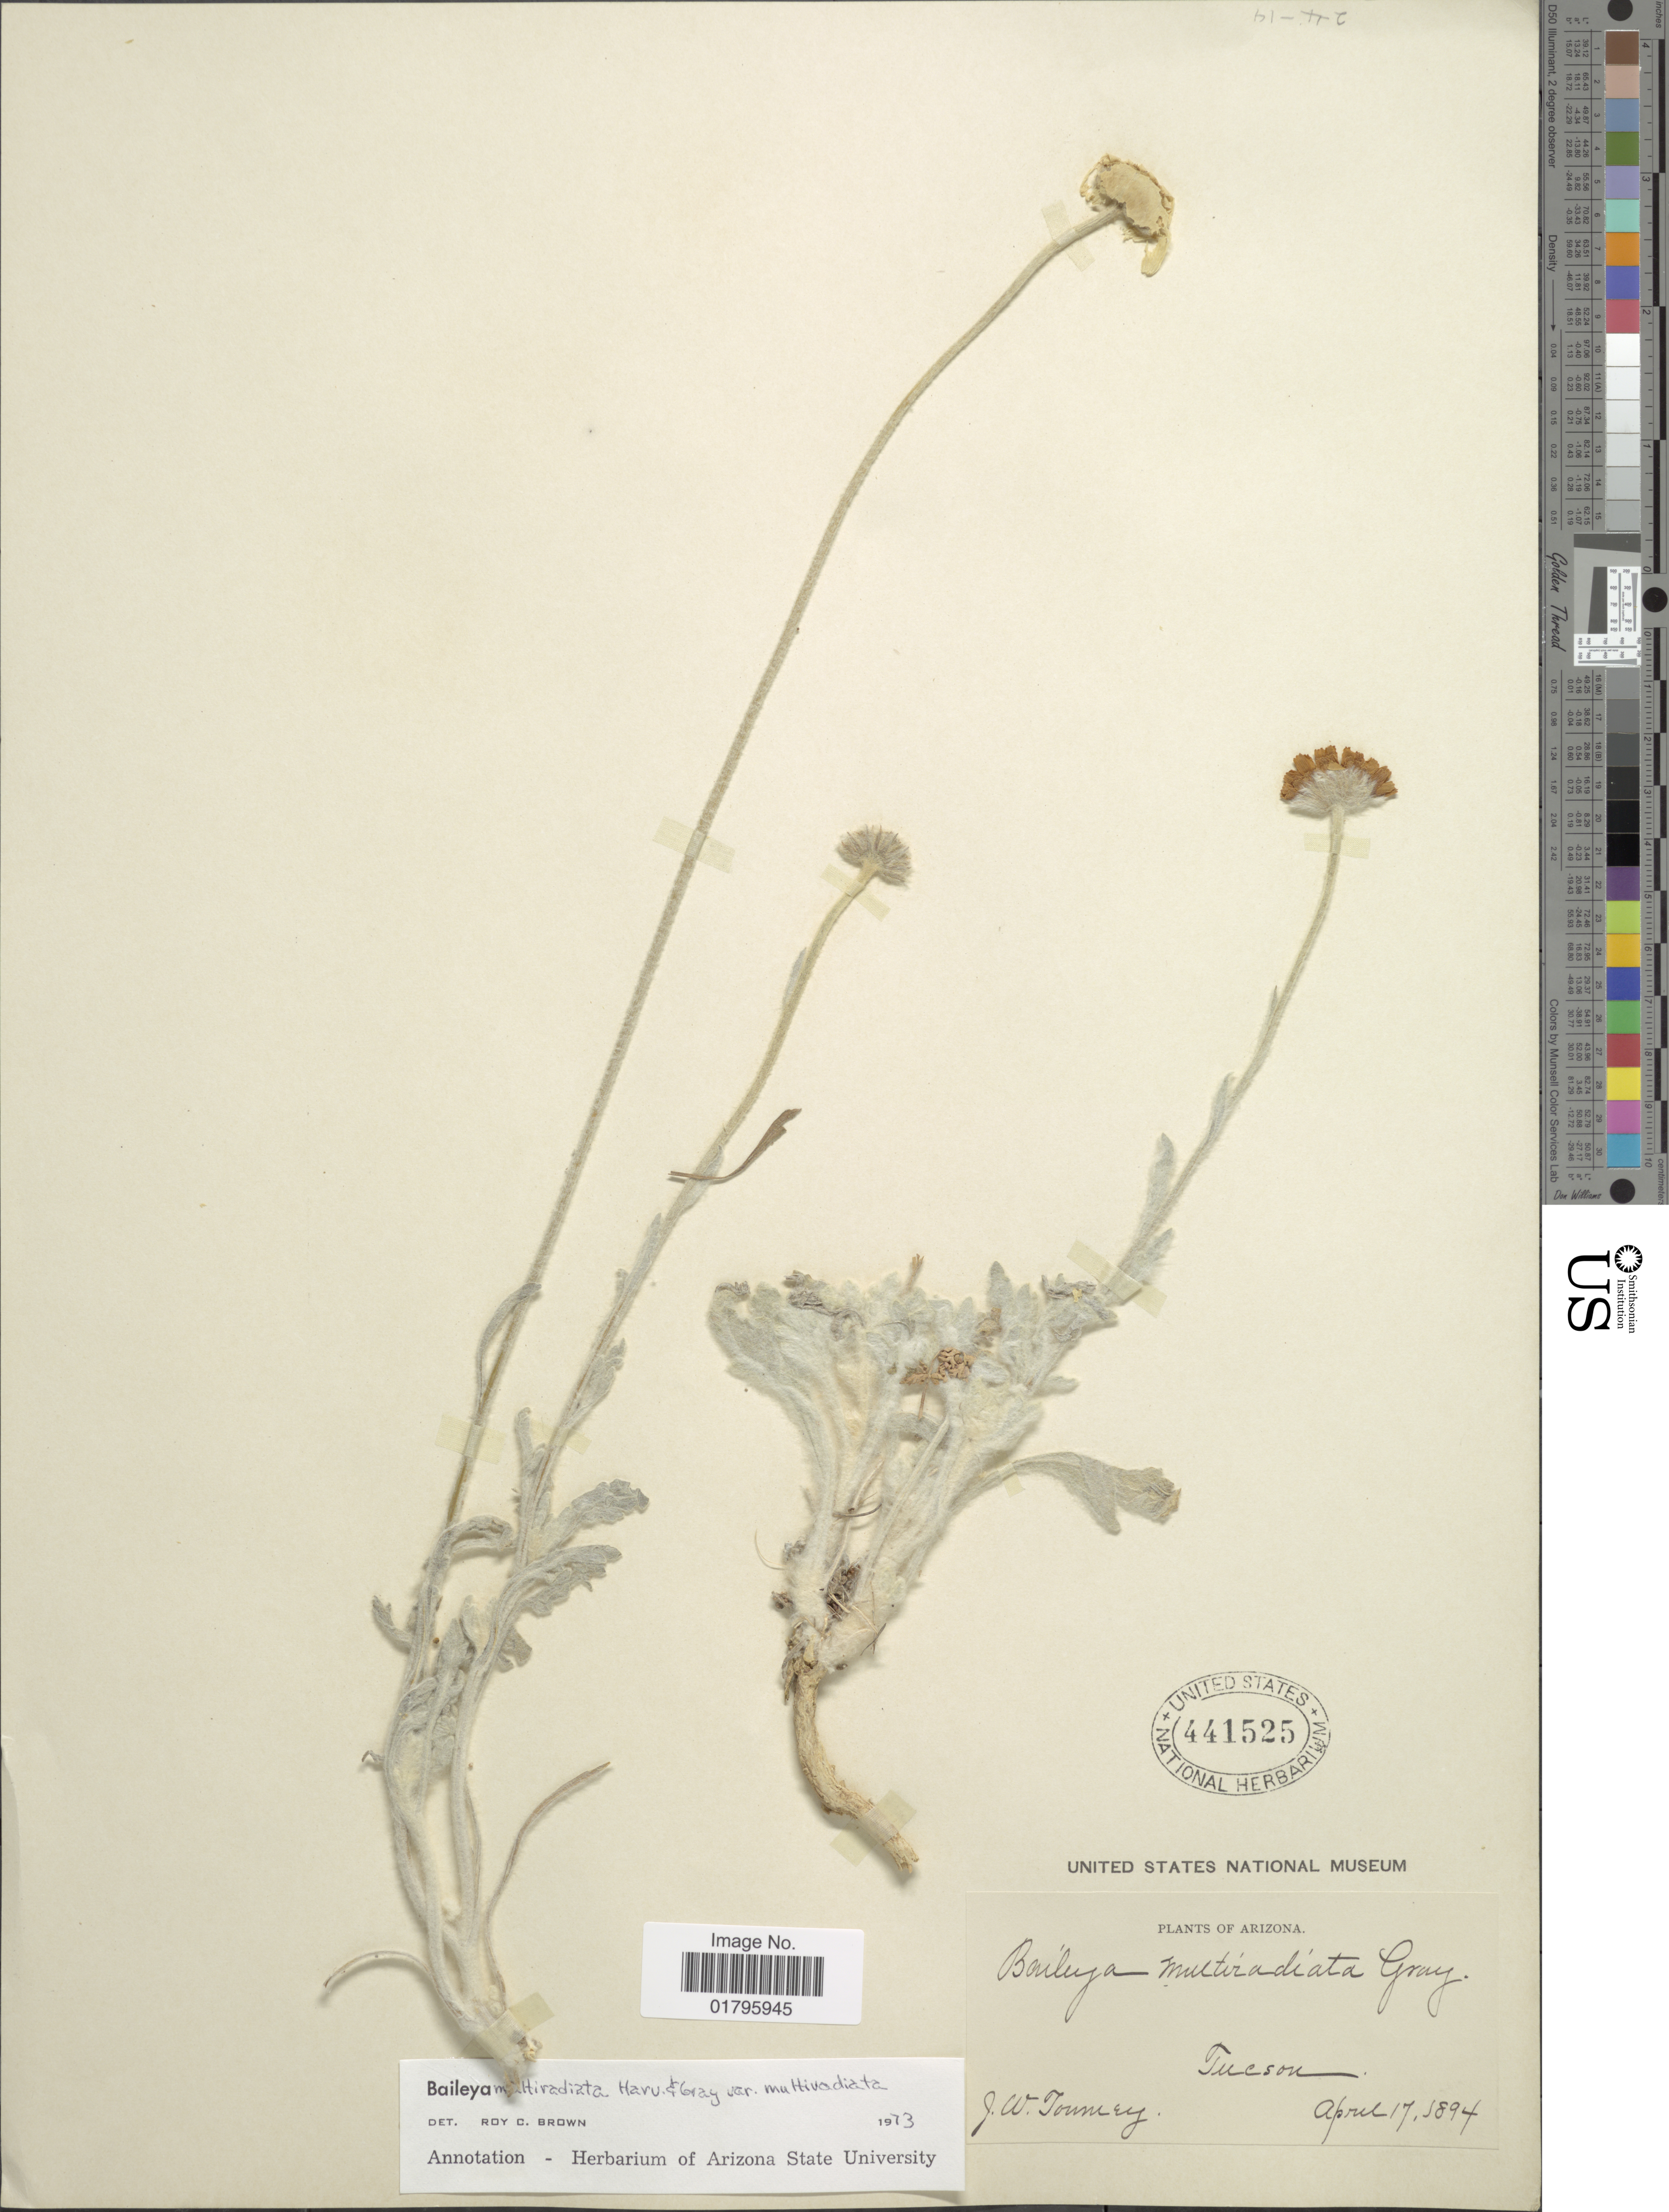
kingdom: Plantae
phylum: Tracheophyta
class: Magnoliopsida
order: Asterales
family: Asteraceae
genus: Baileya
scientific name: Baileya multiradiata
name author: Harv. & A. Gray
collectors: J. W. Toumey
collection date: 1894-04-17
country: United States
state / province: Arizona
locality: Arizona, Tucson.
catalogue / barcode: US 441525